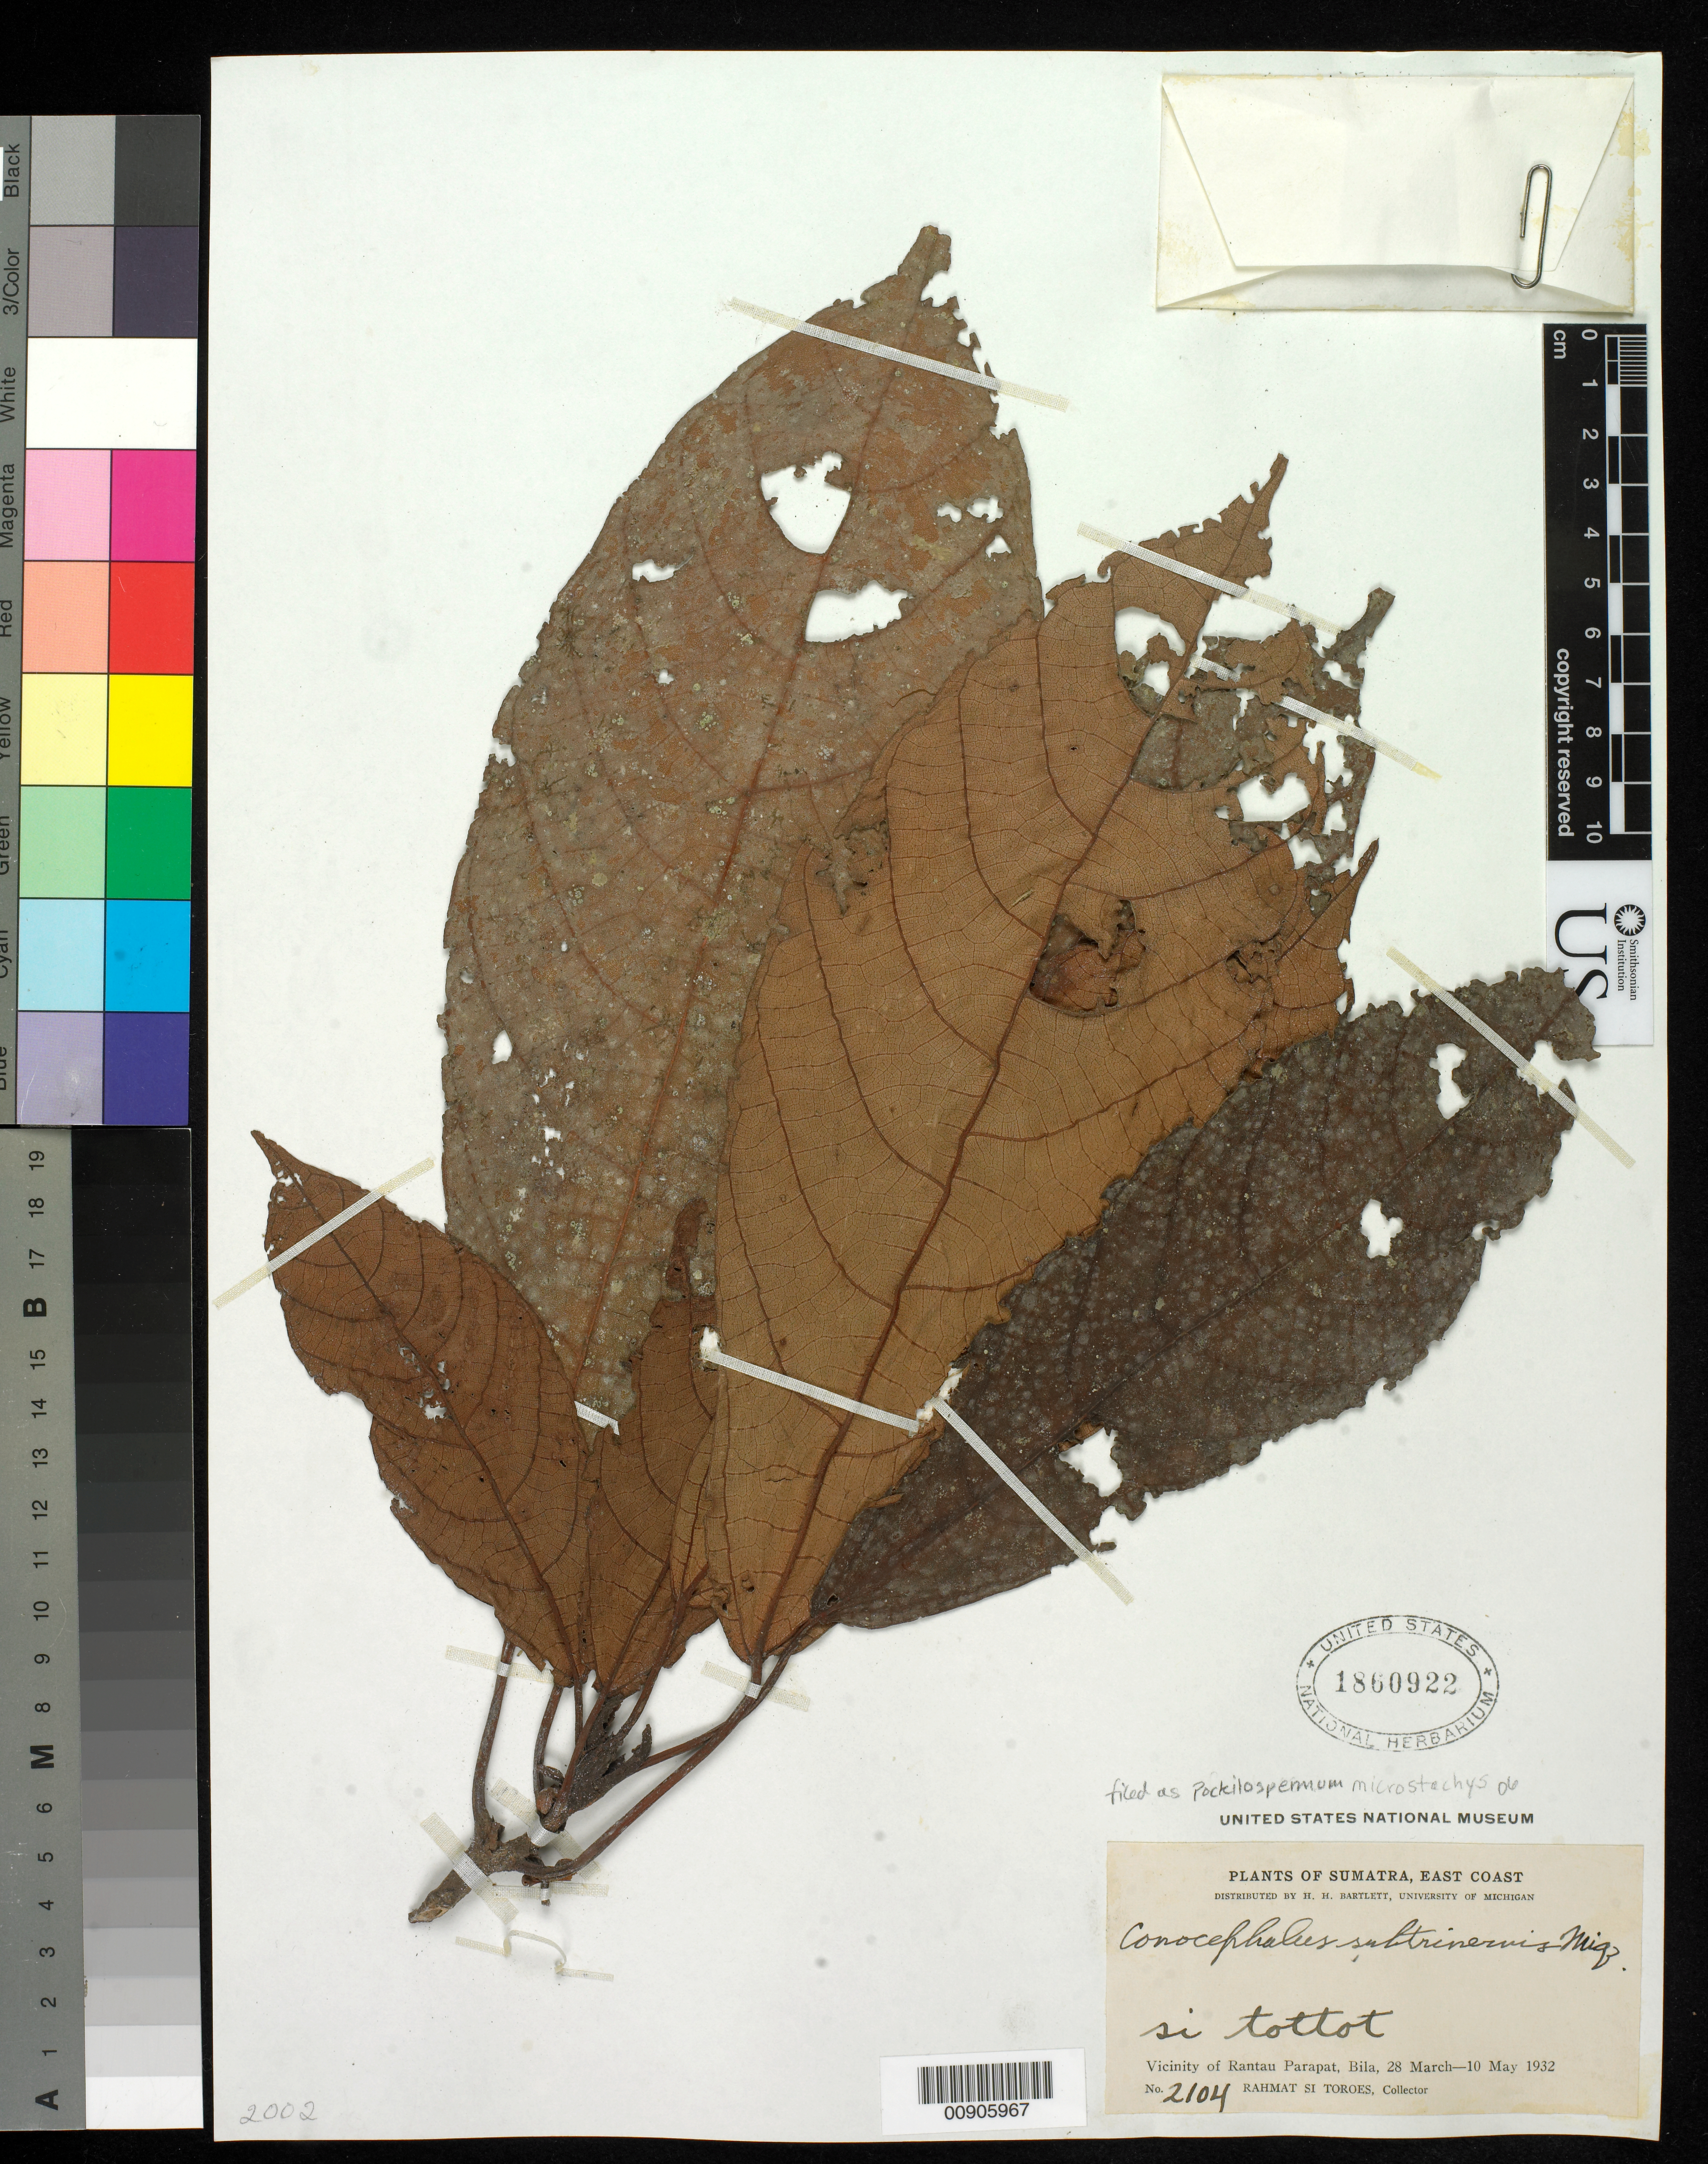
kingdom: Plantae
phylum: Tracheophyta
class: Magnoliopsida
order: Rosales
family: Urticaceae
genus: Poikilospermum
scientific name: Poikilospermum microstachys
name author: (Barg.-Petr.) Merr.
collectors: Rahmat Si Boeea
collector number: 2104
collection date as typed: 28 Mar 1932 to 10 May 1932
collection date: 1932-03-28/1932-05-10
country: Indonesia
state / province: Sumatra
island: Sumatra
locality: Sumatra, East Coast. Vicinity of Rantau Parapat, Bila.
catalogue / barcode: US 1860922